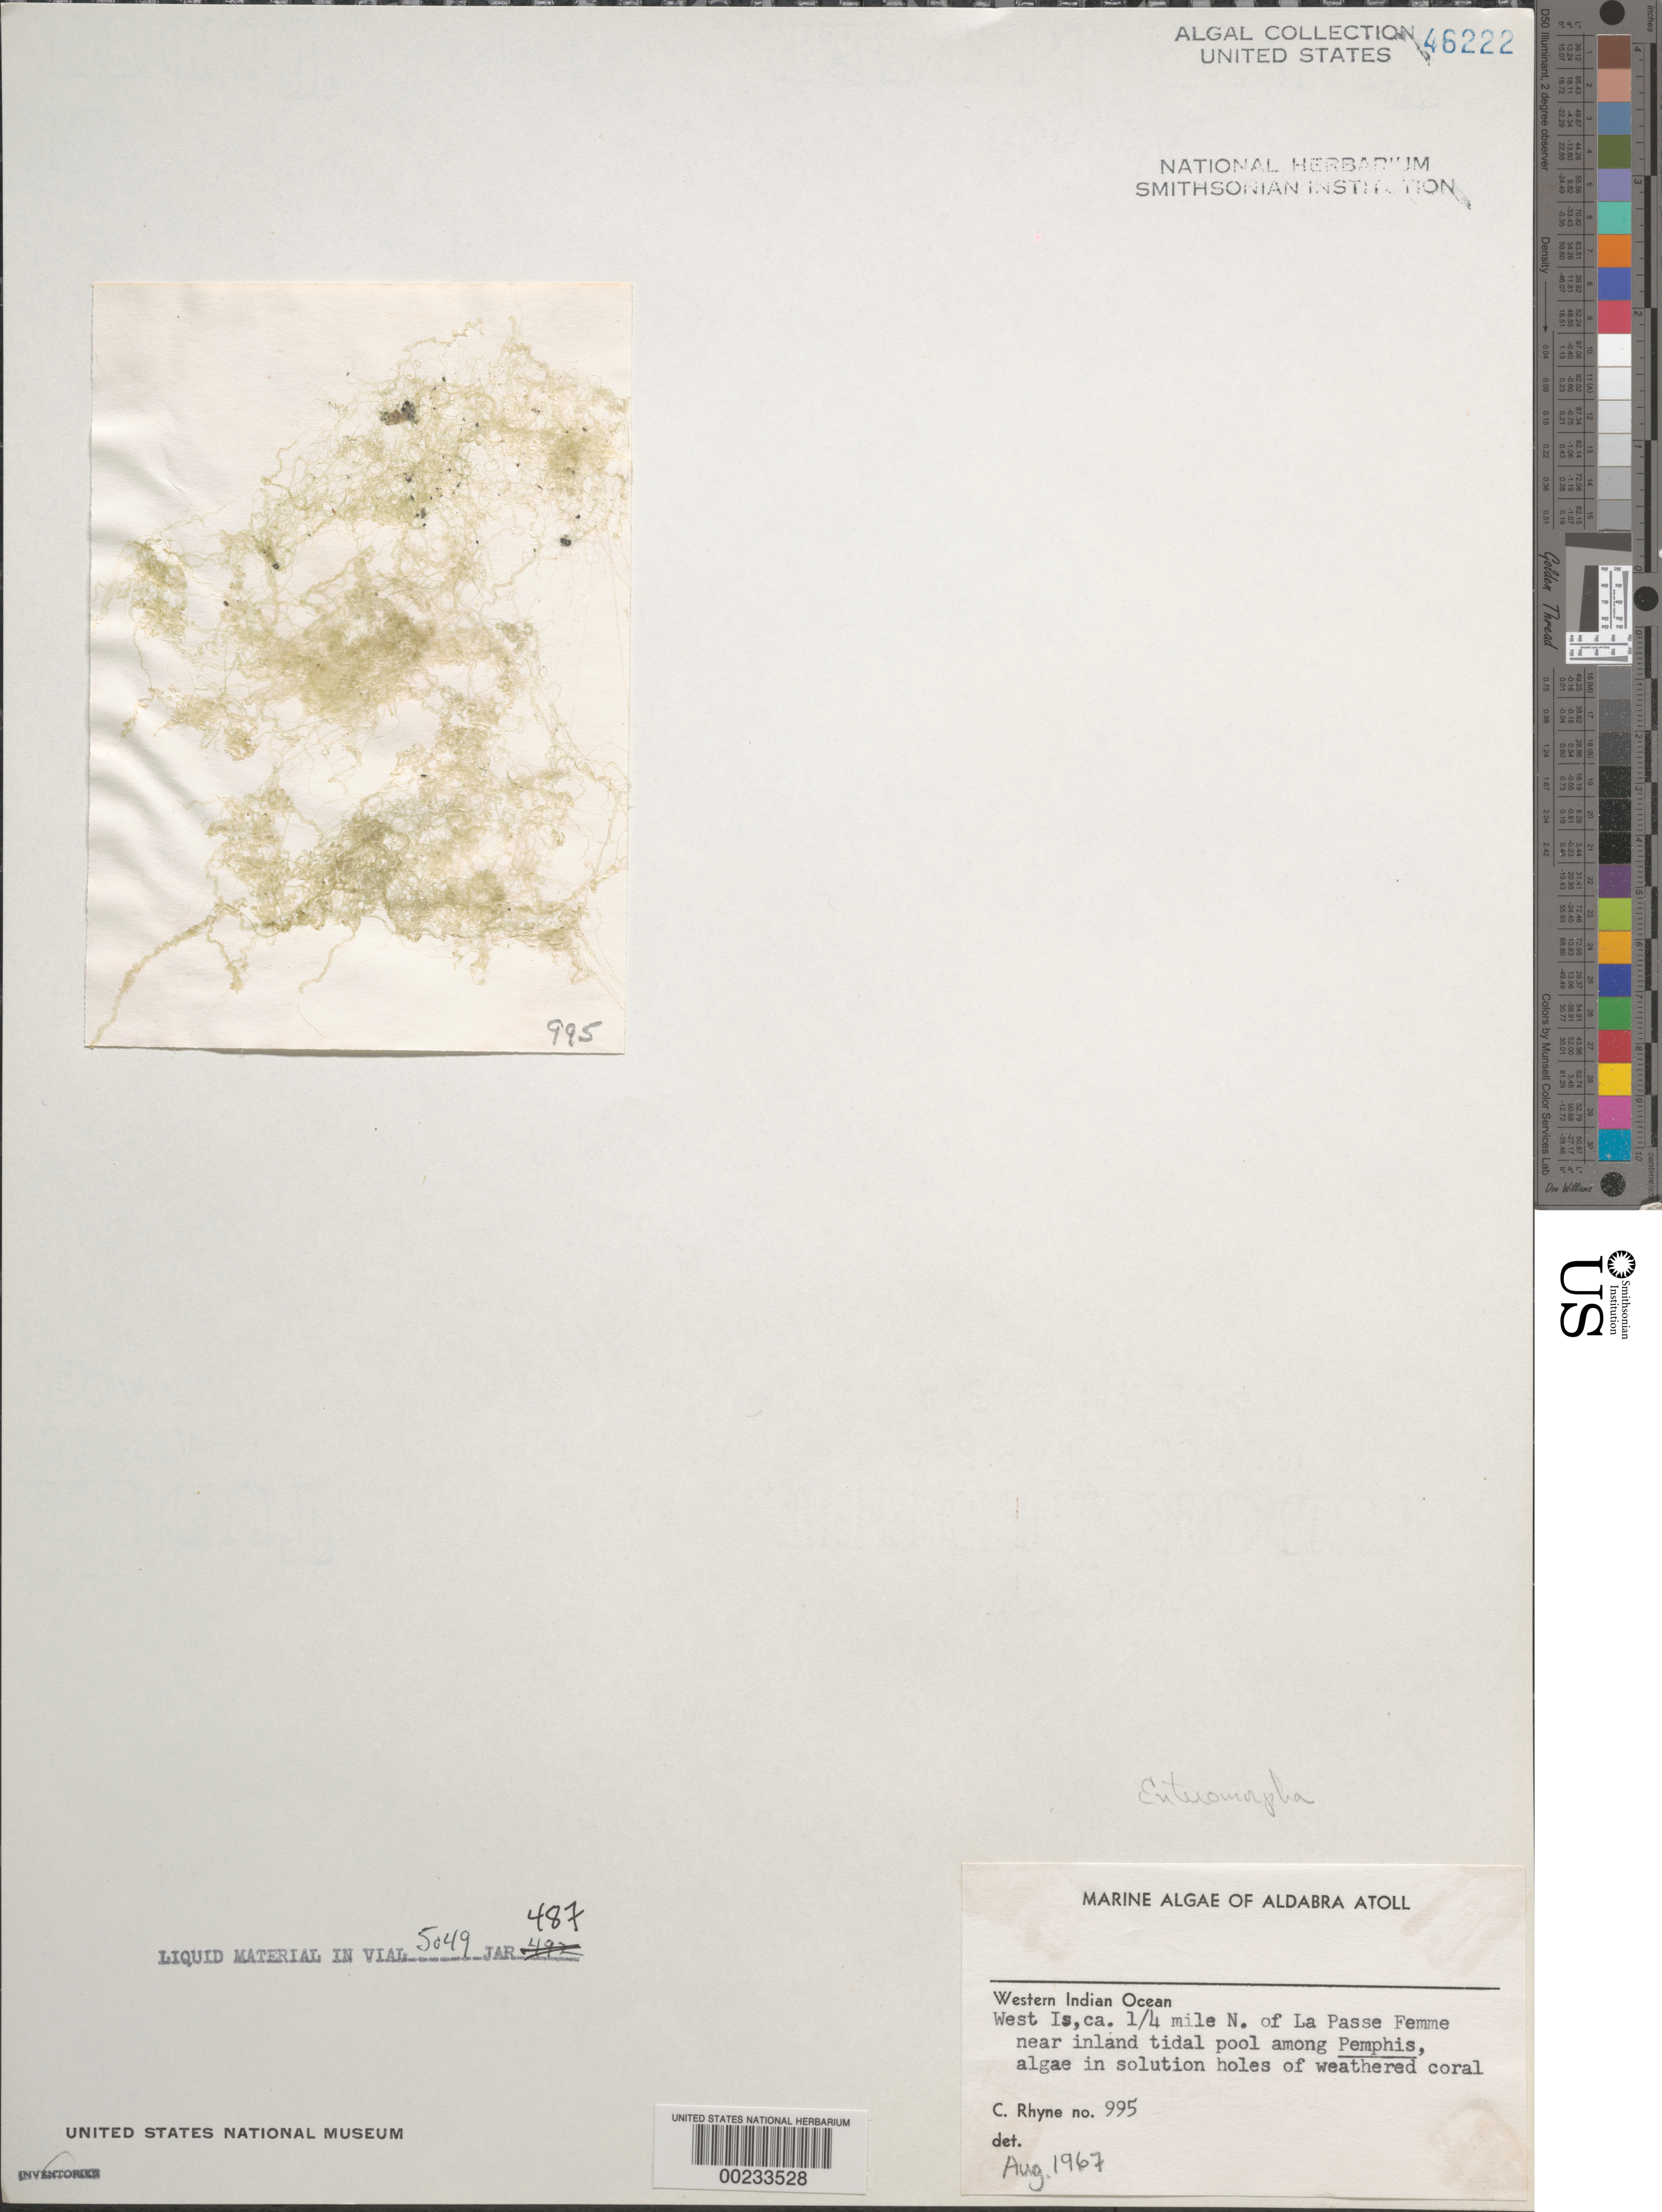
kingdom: Plantae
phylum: Chlorophyta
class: Ulvophyceae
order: Ulvales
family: Ulvaceae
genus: Ulva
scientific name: Ulva sp.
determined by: Algae name updating Project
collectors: C. Rhyne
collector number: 995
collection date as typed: Aug 1967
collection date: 1967-08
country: Seychelles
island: Aldabra Atoll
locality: West Islet, Ca. 0.25 mile north of La Passe Femme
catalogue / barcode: US 46222